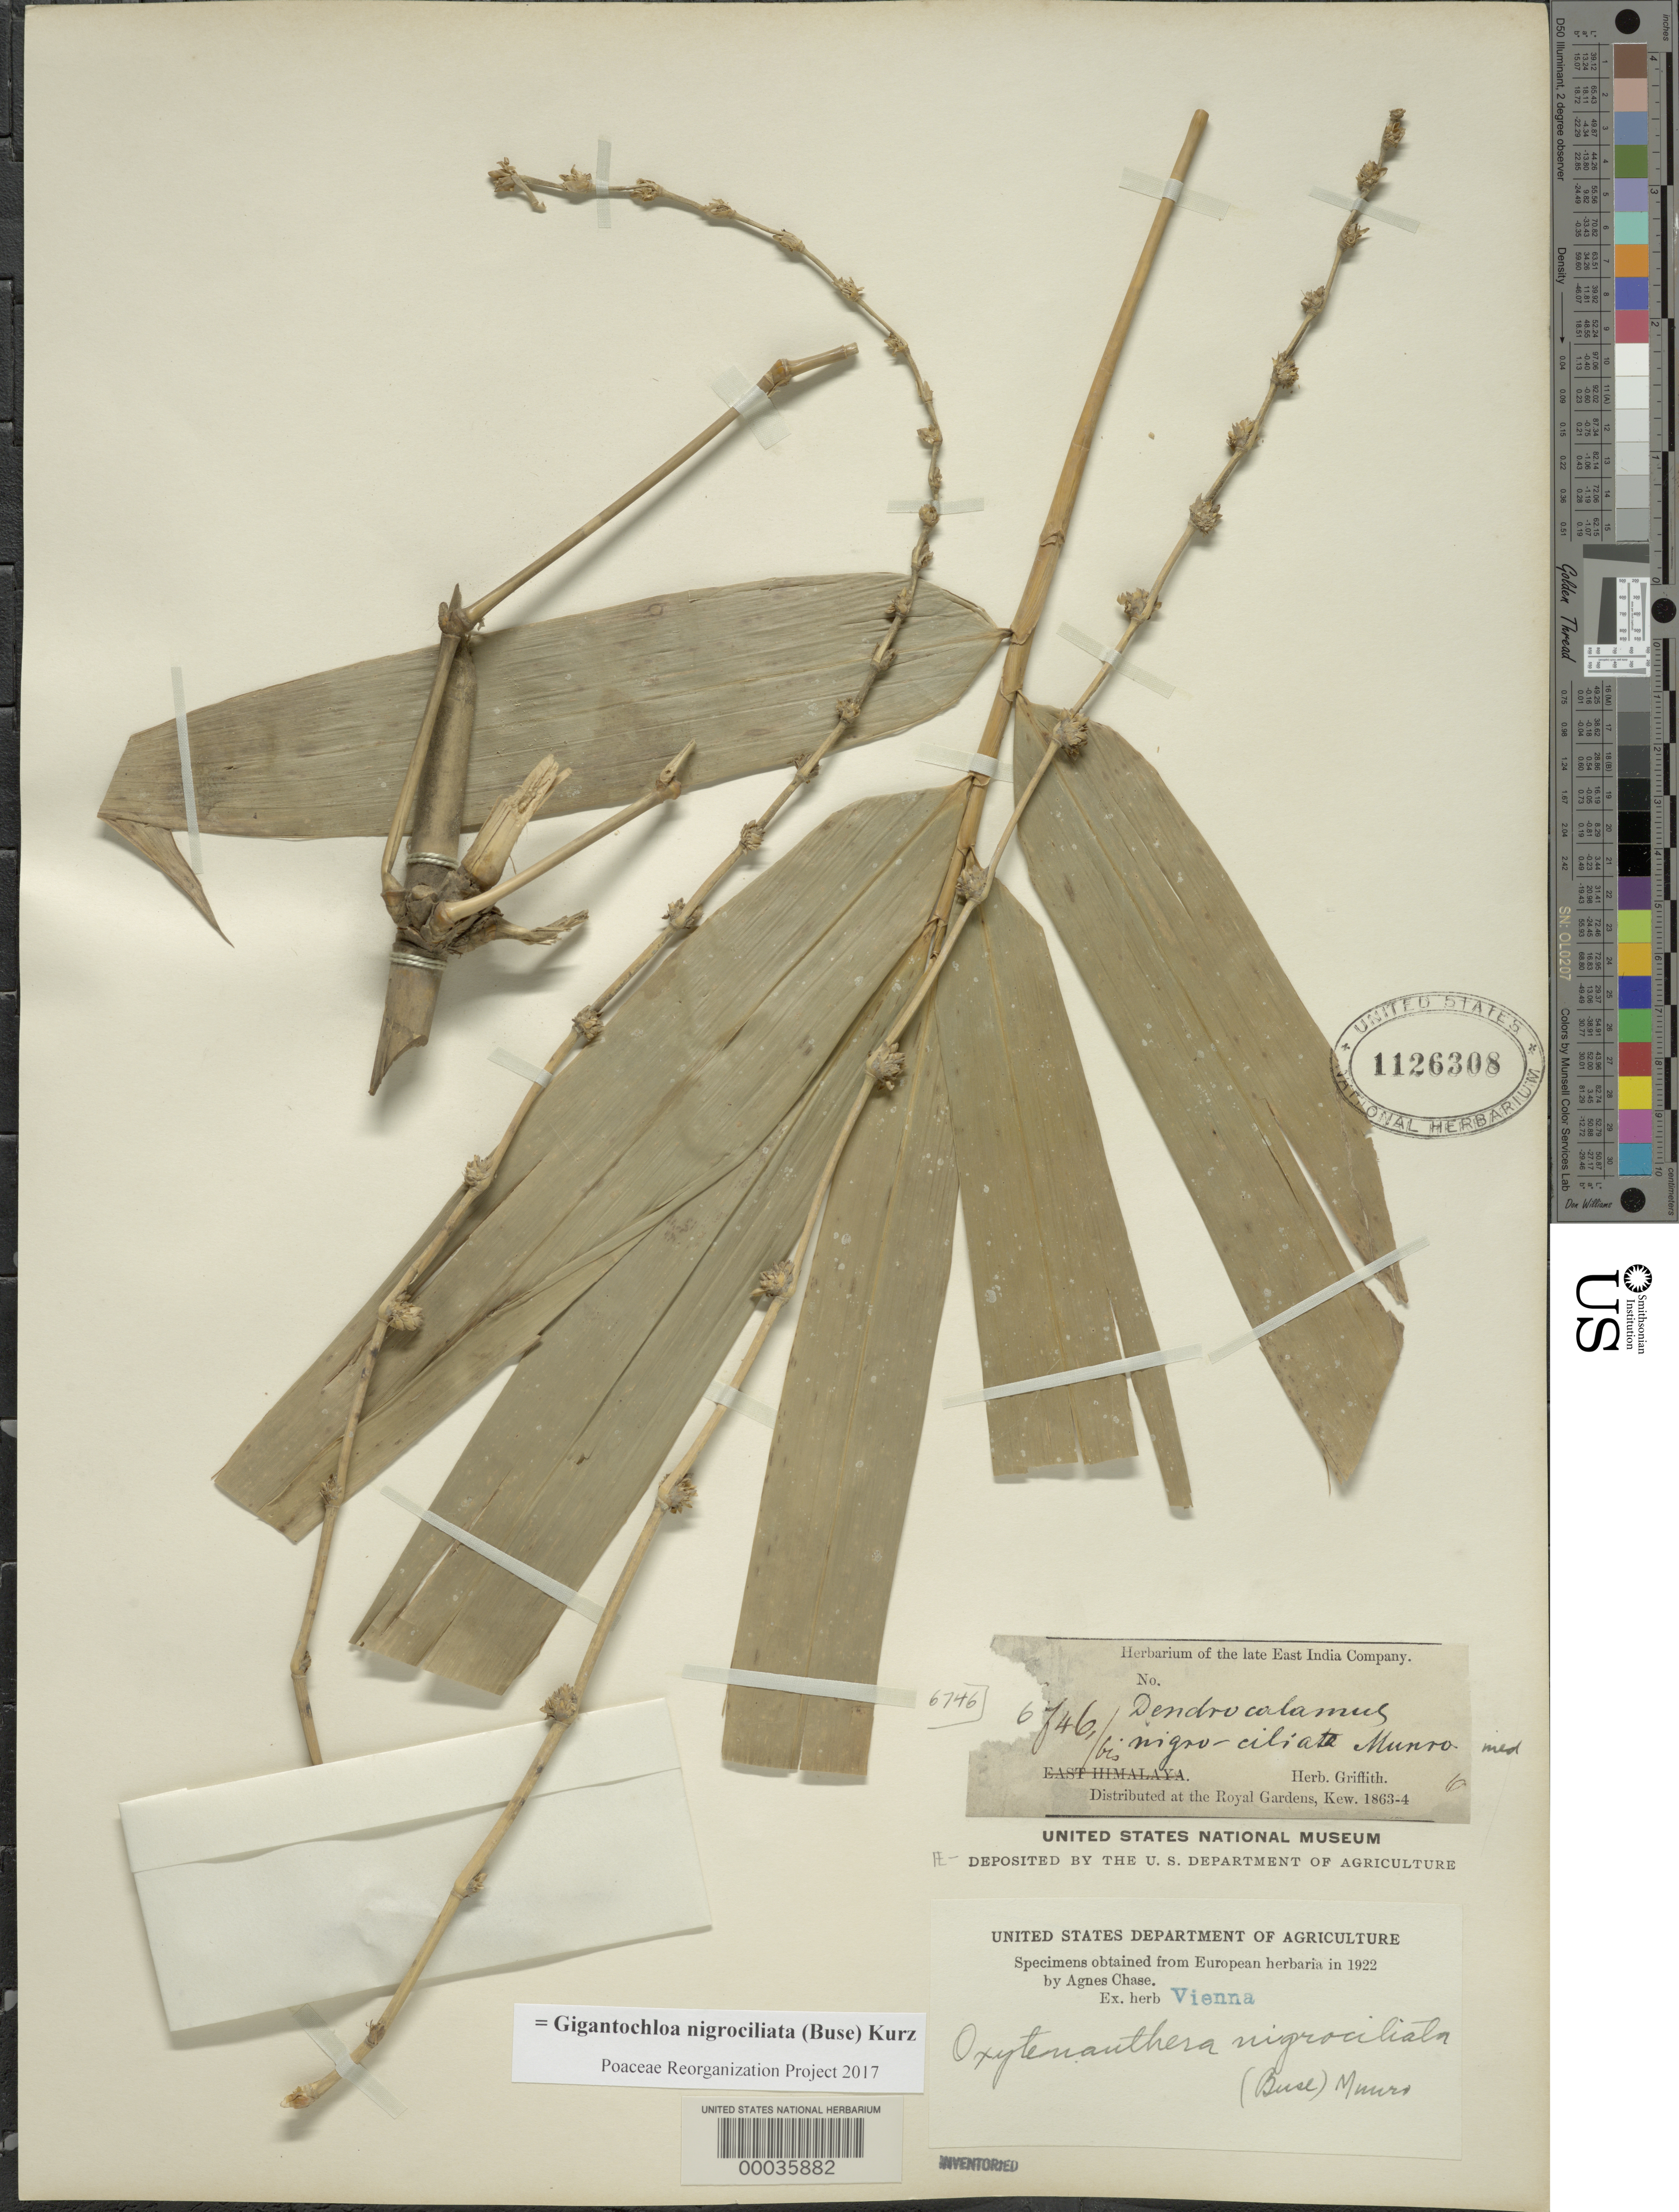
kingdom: Plantae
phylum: Tracheophyta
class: Liliopsida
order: Poales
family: Poaceae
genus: Gigantochloa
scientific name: Gigantochloa nigrociliata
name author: (Büse) Kurz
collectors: -. Griffith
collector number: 6746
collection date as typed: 1863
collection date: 1863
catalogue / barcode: US 1126308